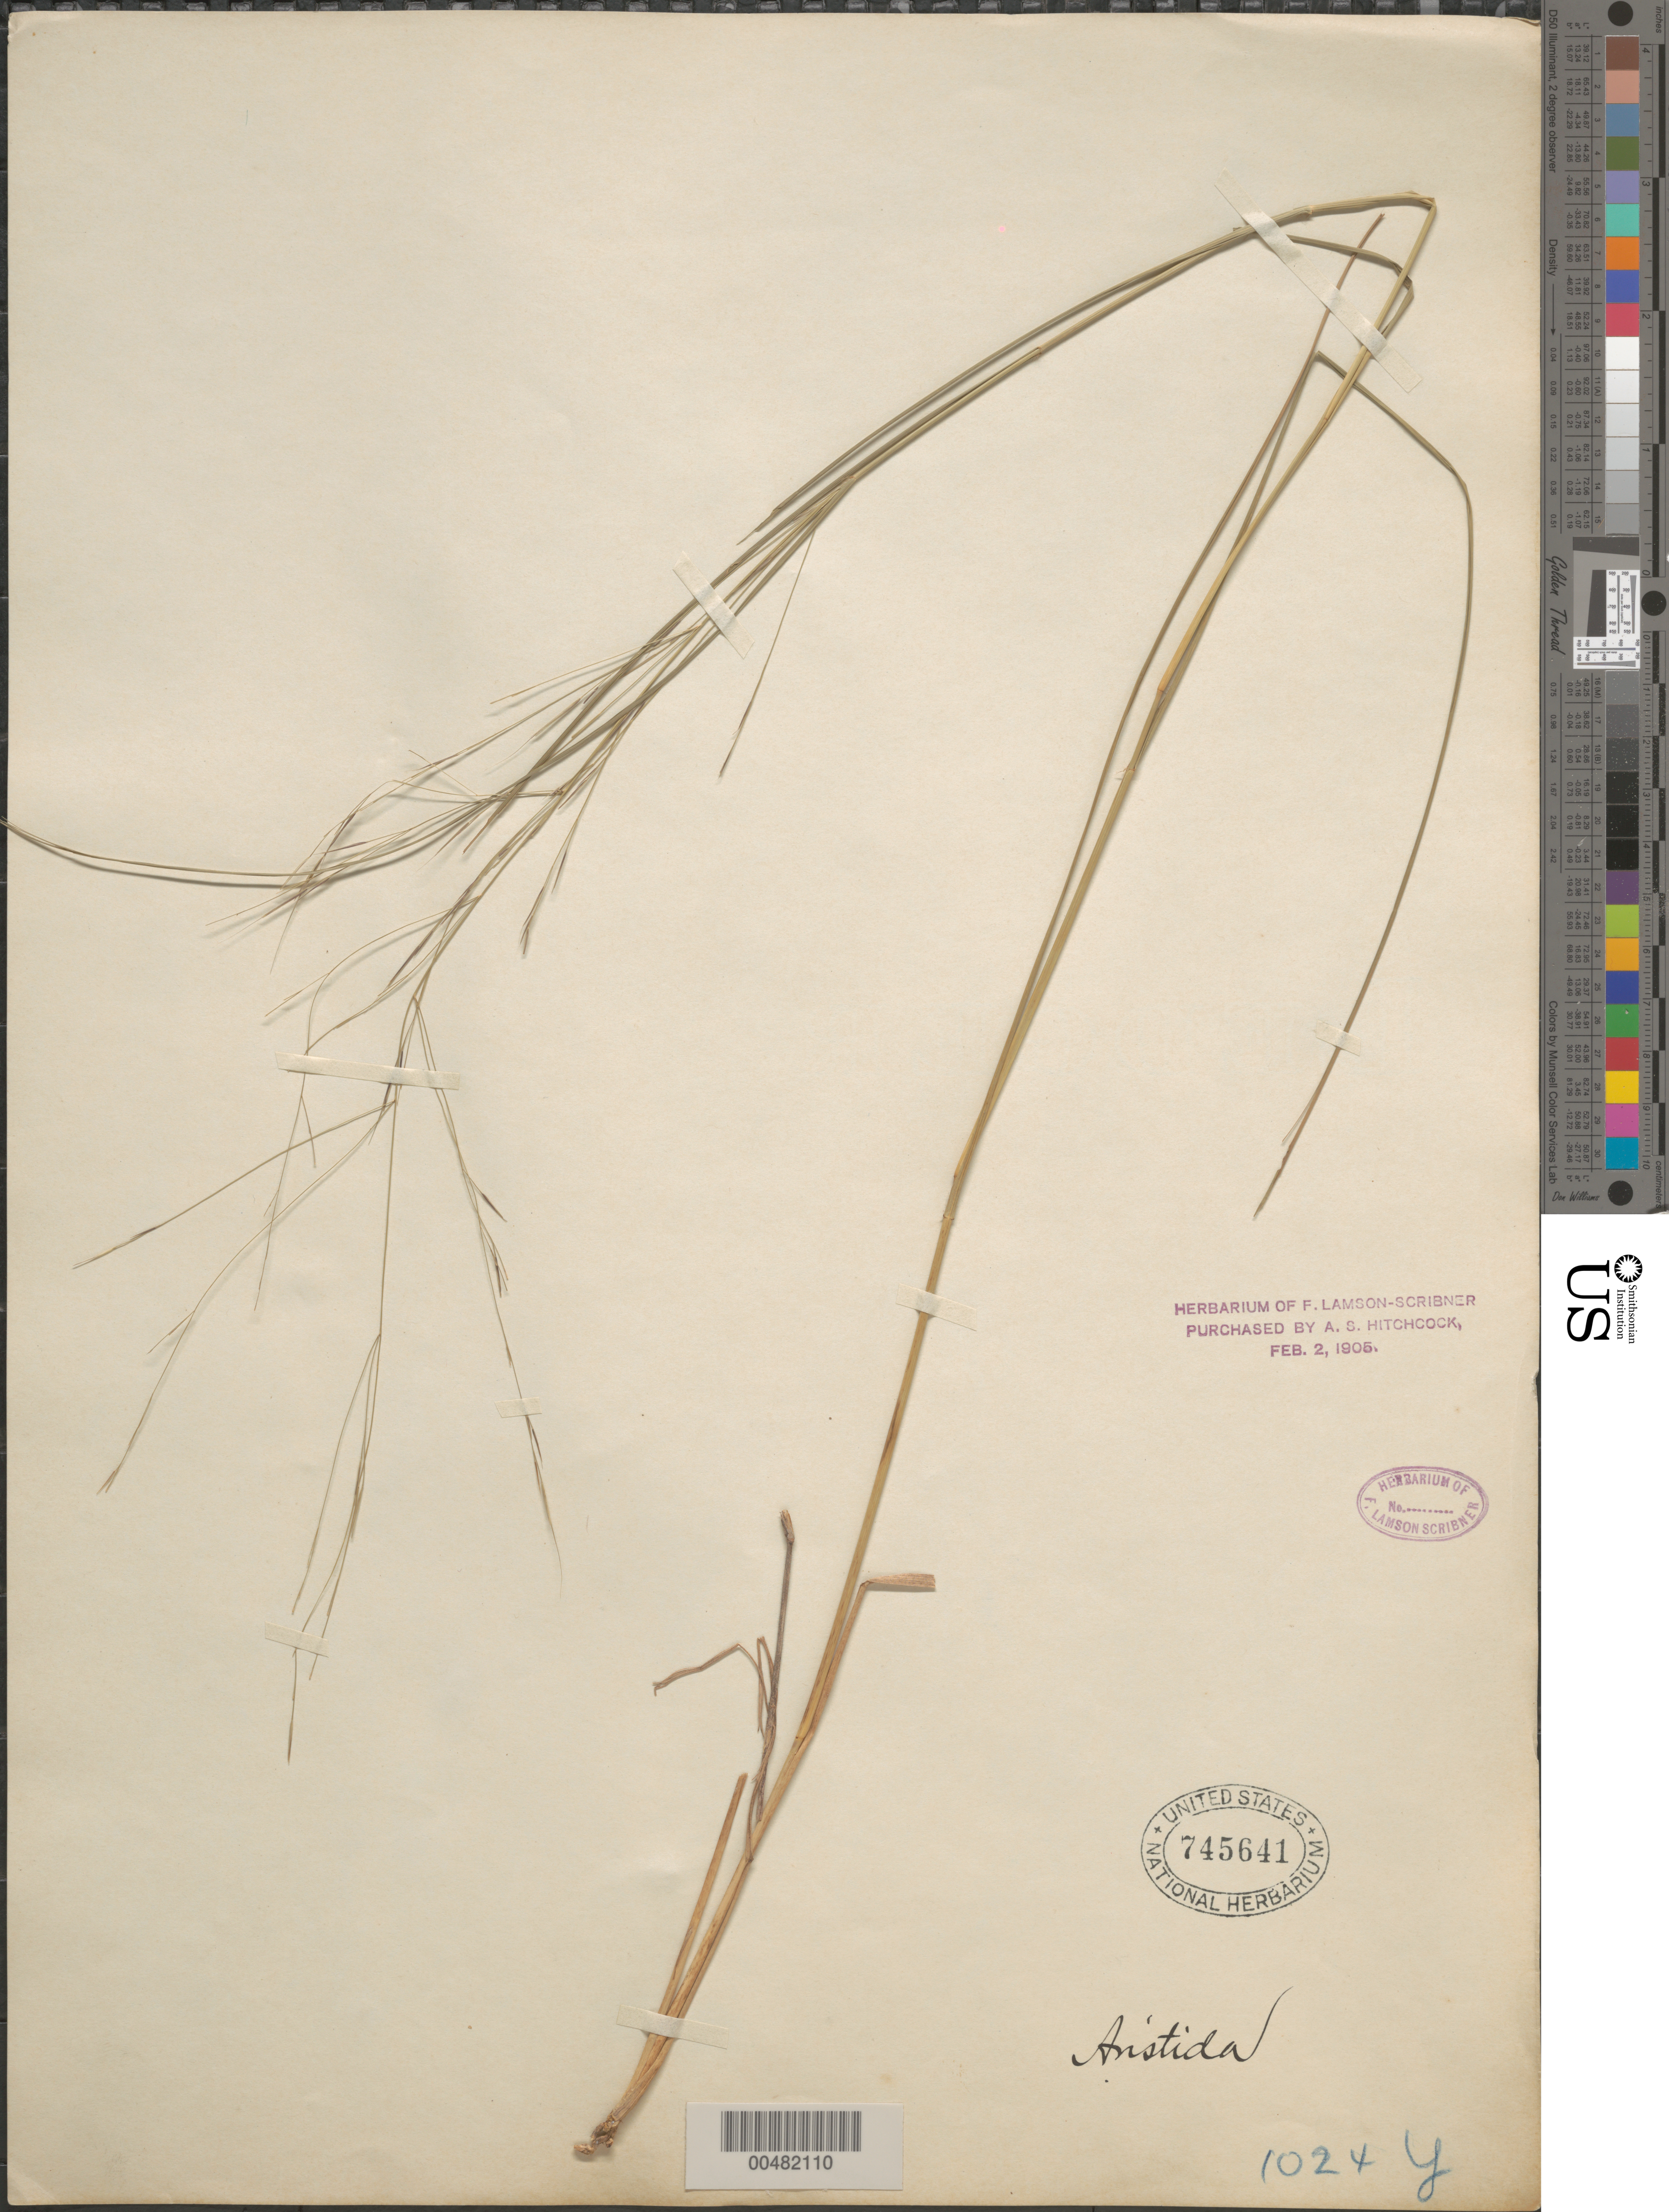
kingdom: Plantae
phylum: Tracheophyta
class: Liliopsida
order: Poales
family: Poaceae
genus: Aristida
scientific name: Aristida ternipes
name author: Cav.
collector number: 1024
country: Mexico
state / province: Durango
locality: San Ramon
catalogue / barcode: US 745641